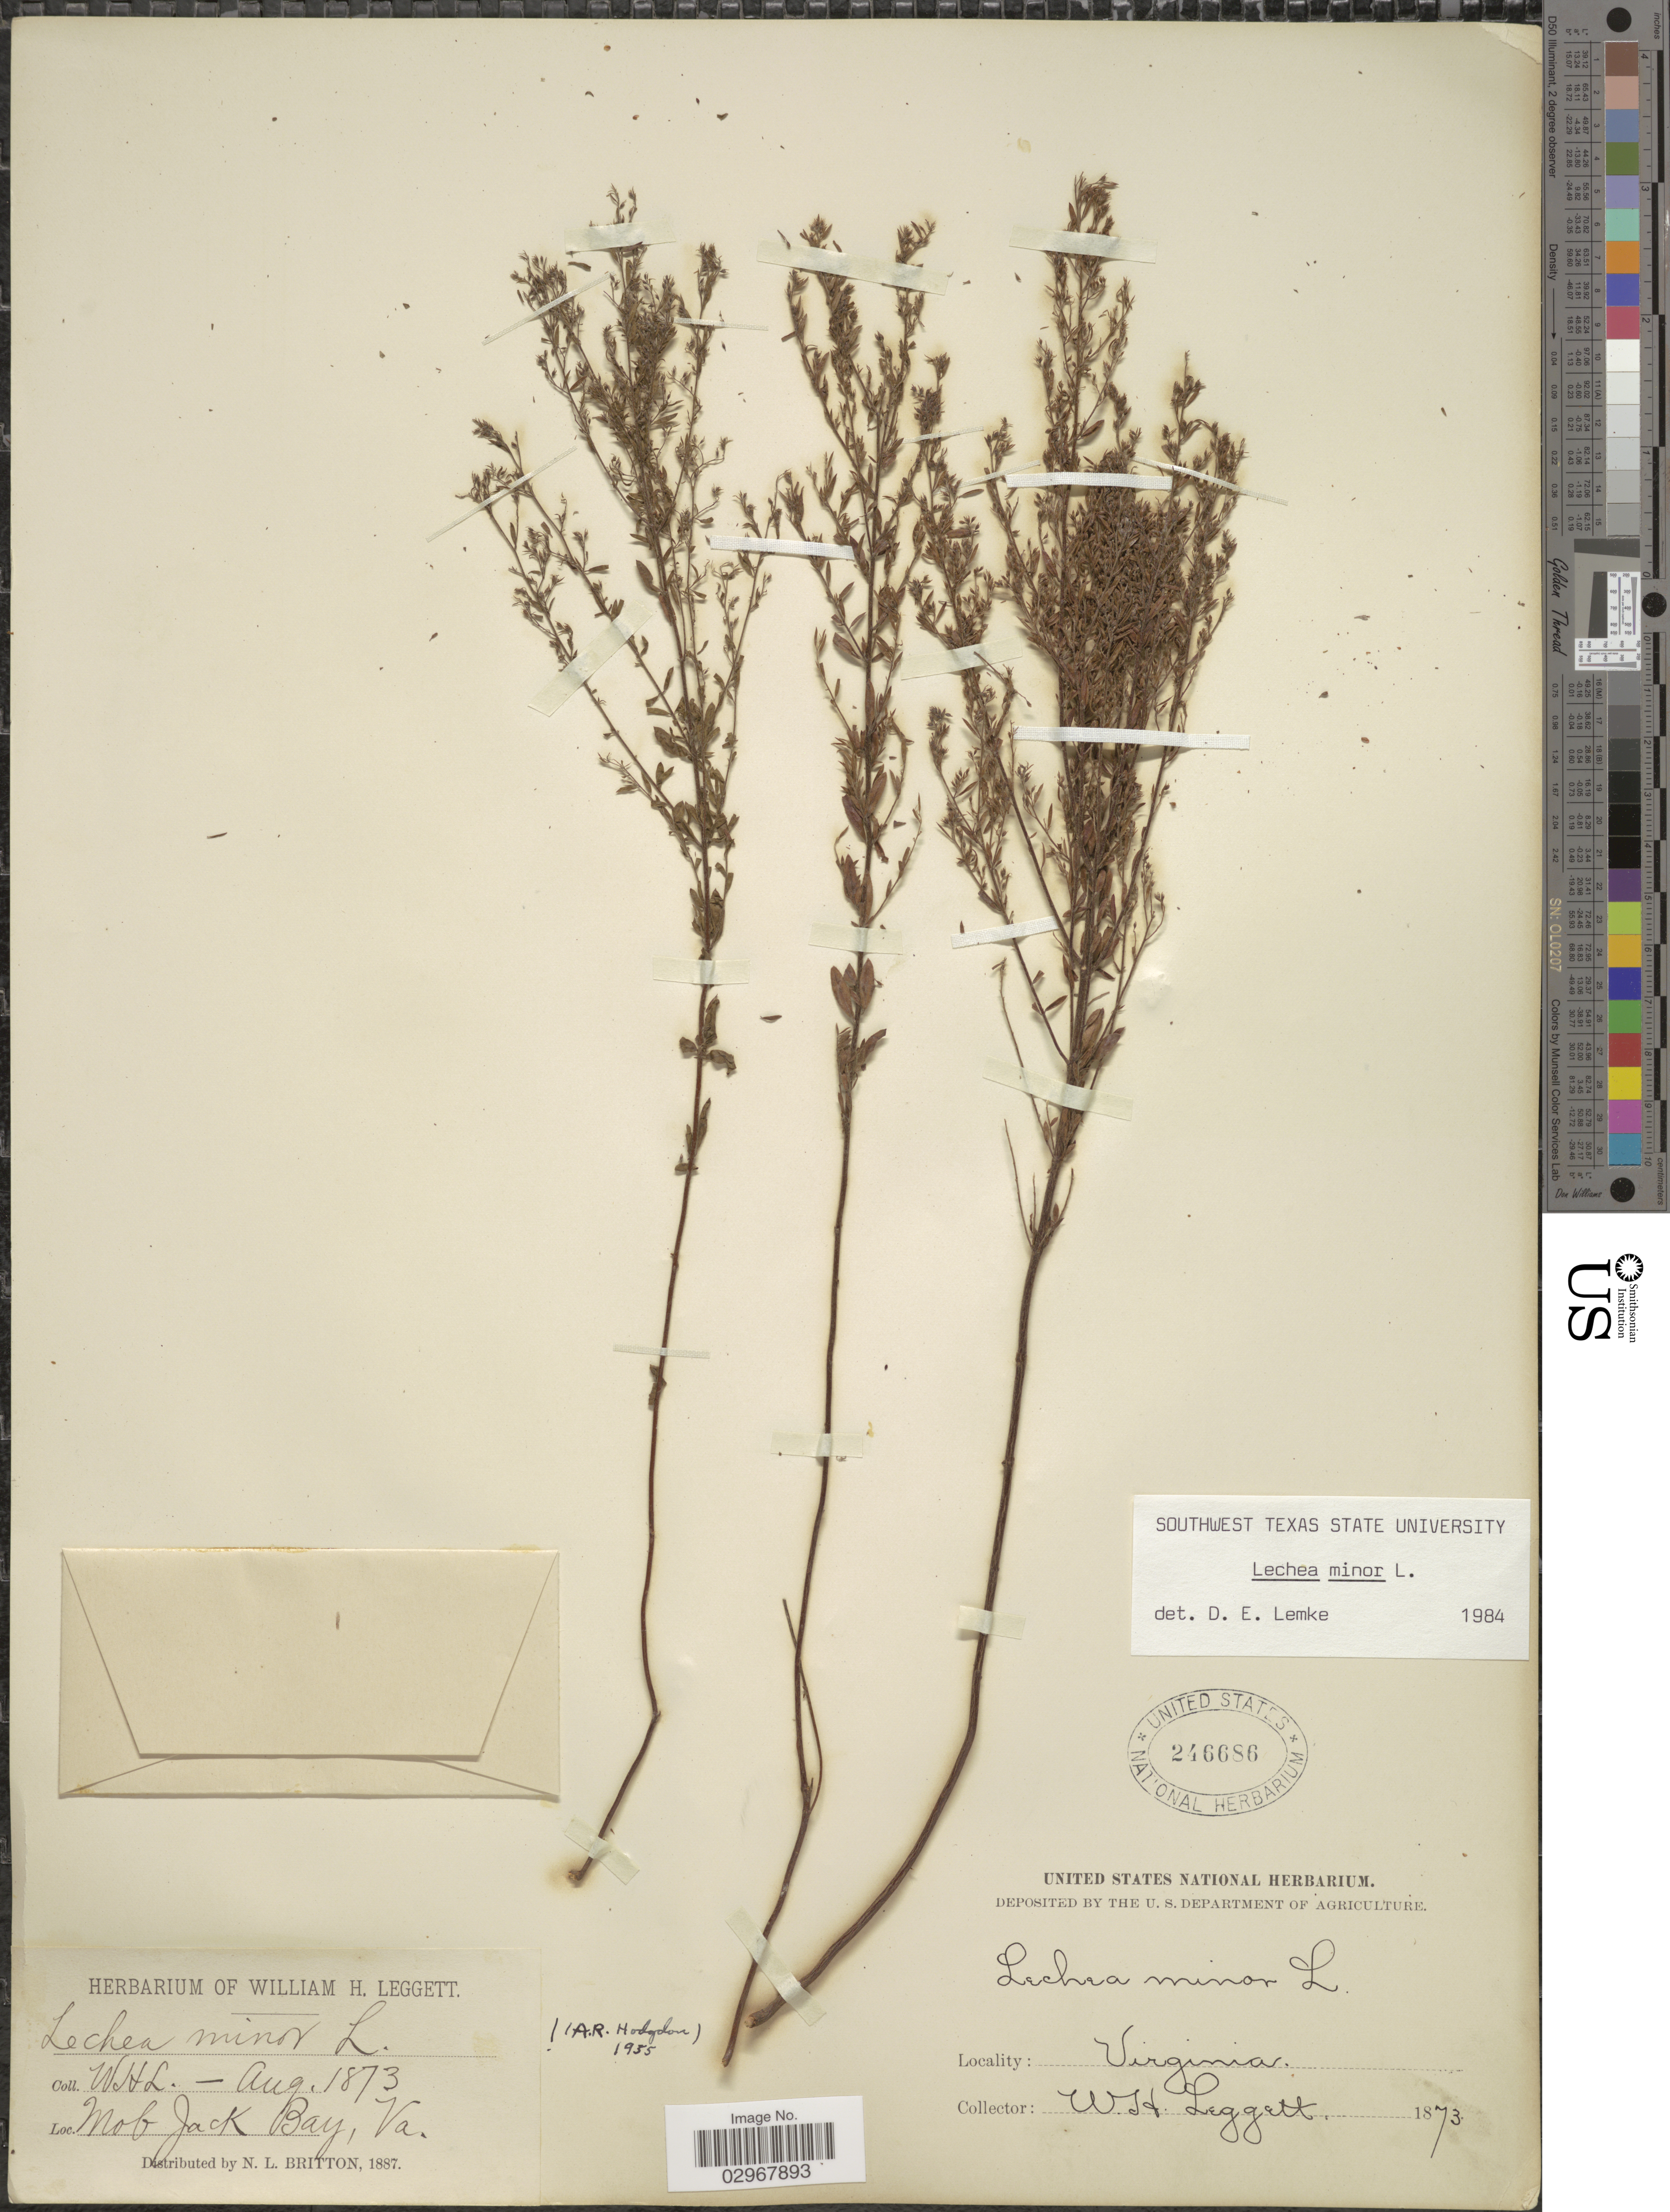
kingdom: Plantae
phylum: Tracheophyta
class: Magnoliopsida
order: Malvales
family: Cistaceae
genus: Lechea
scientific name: Lechea minor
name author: L.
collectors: W. Leggett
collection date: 1873-08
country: United States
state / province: Virginia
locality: Mob Jack Bay.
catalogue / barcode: US 246686